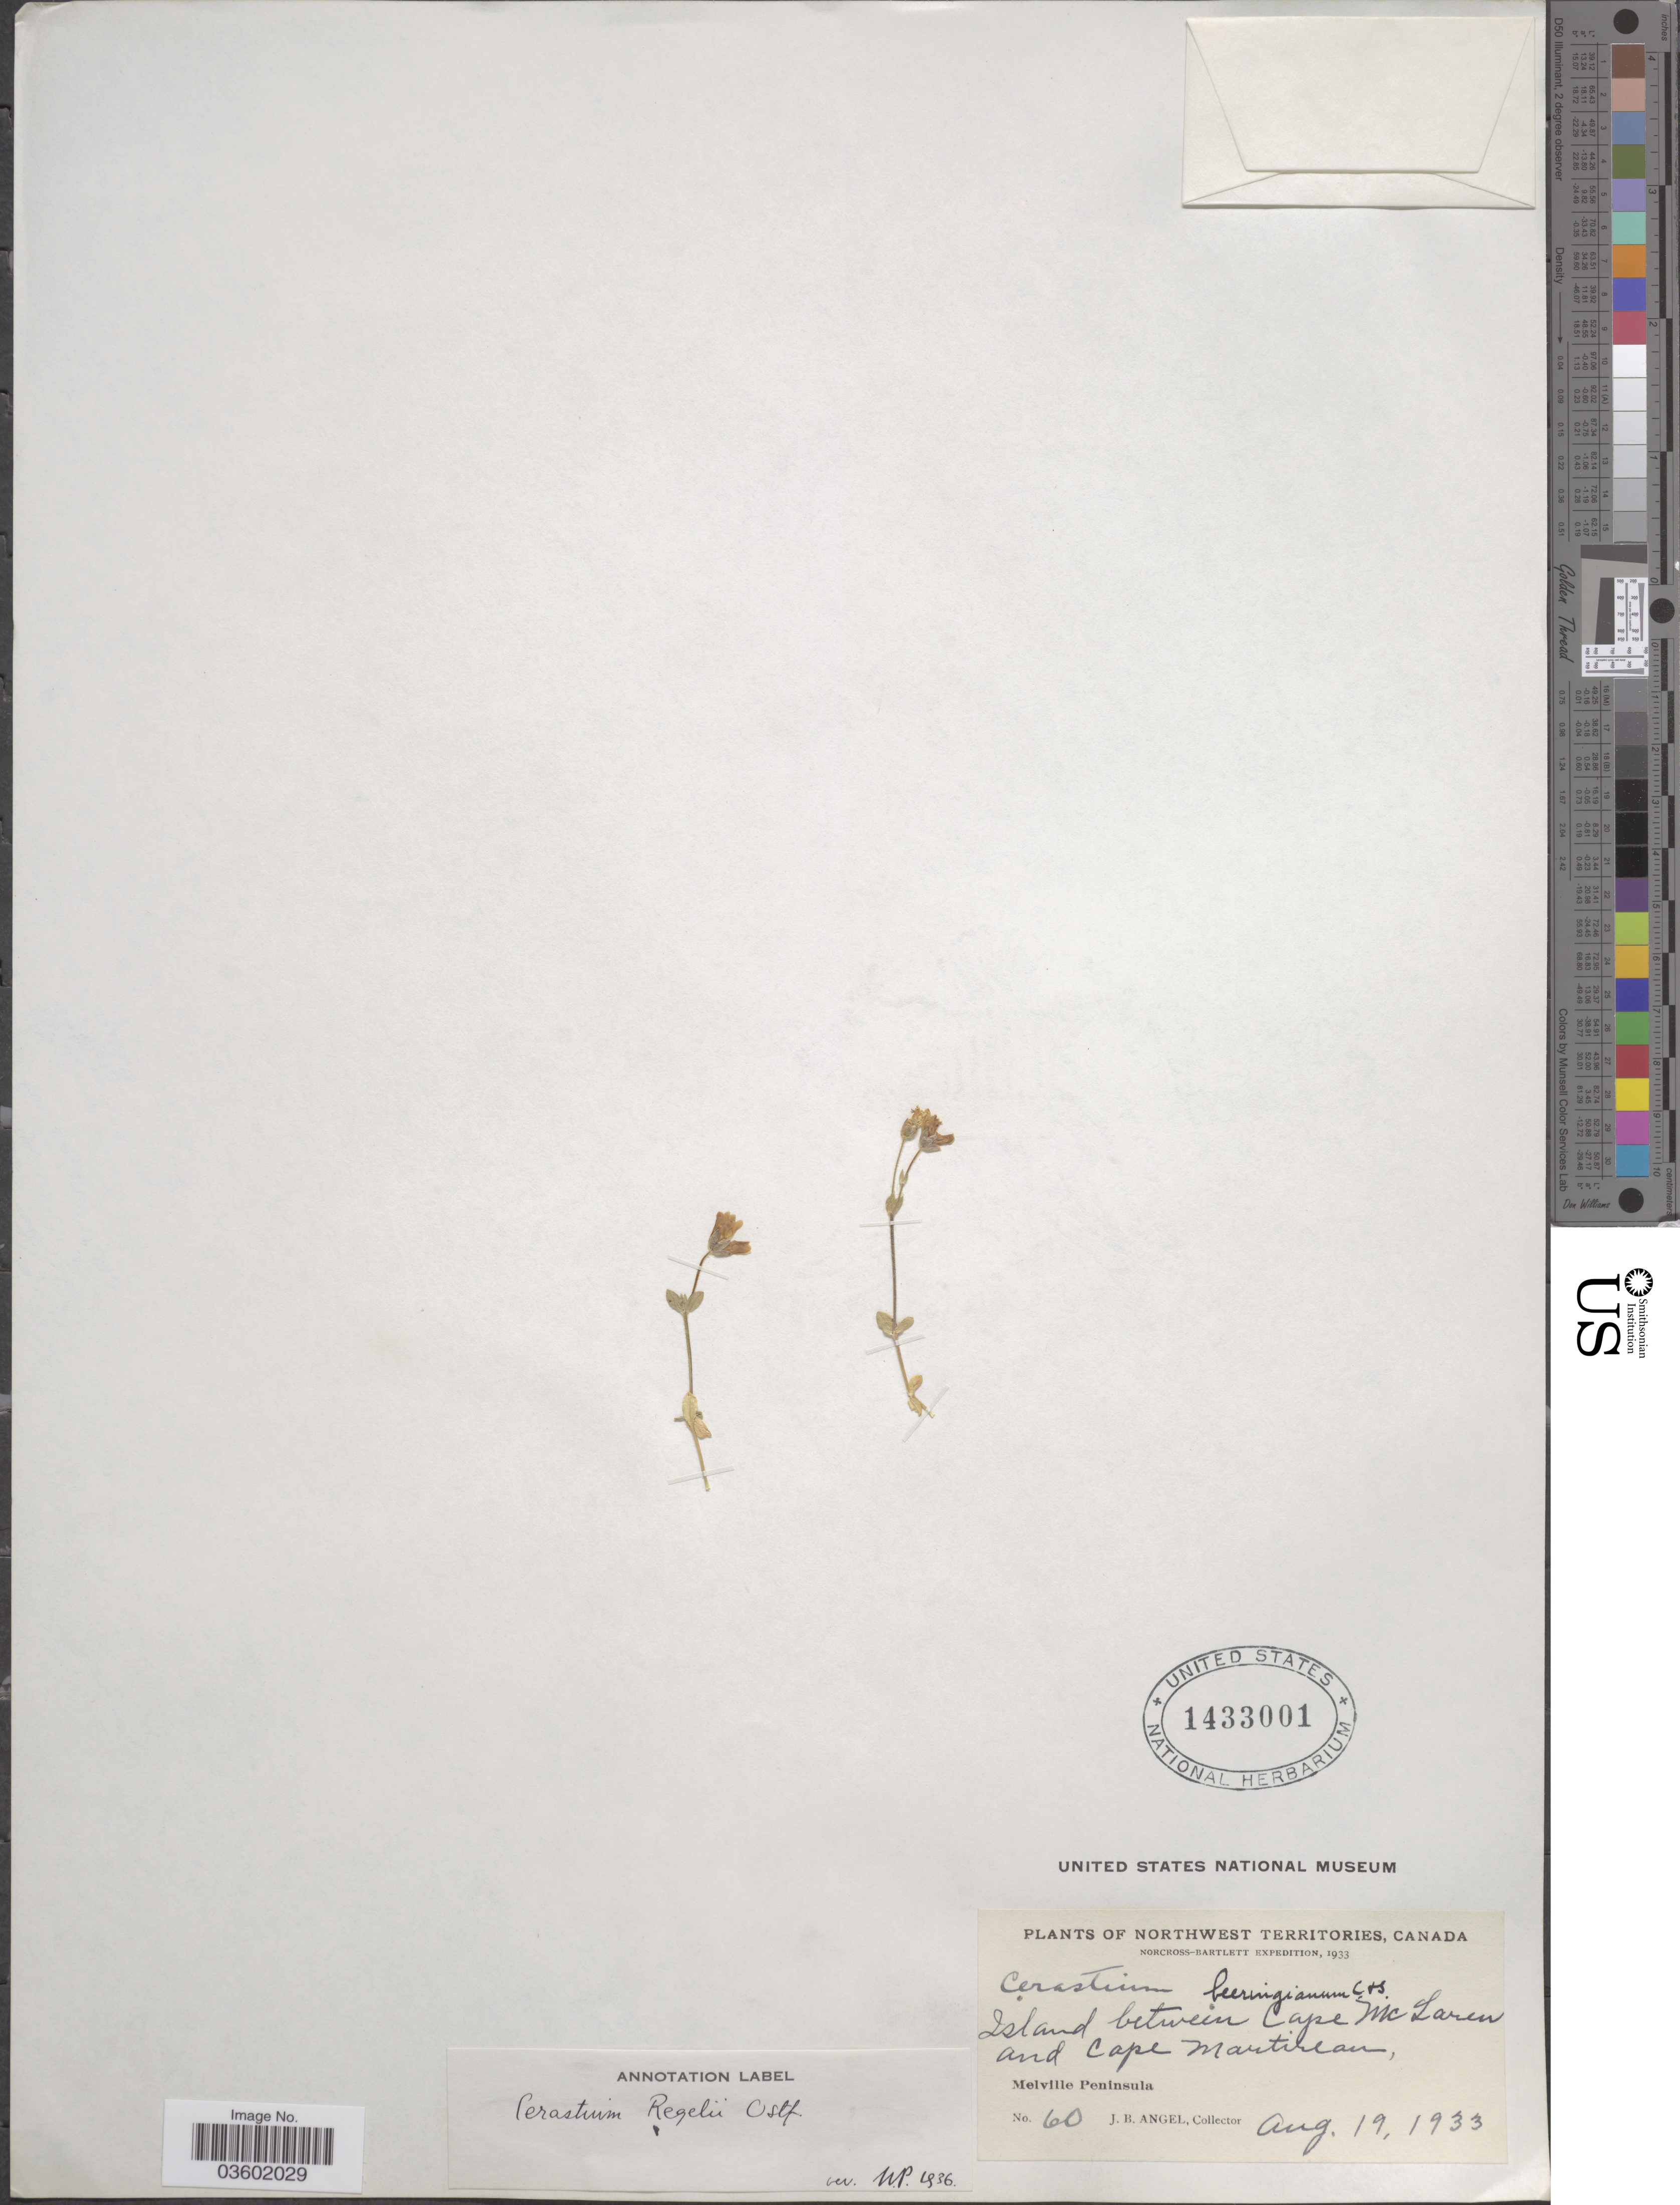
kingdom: Plantae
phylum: Tracheophyta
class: Magnoliopsida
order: Caryophyllales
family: Caryophyllaceae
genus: Cerastium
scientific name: Cerastium regelii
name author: Ostenf.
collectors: J. Angel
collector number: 60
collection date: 1933-08-19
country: Canada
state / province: Northwest Territories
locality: Island between Cape Laren and Cape Martirean. Melville Peninsula.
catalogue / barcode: US 1433001